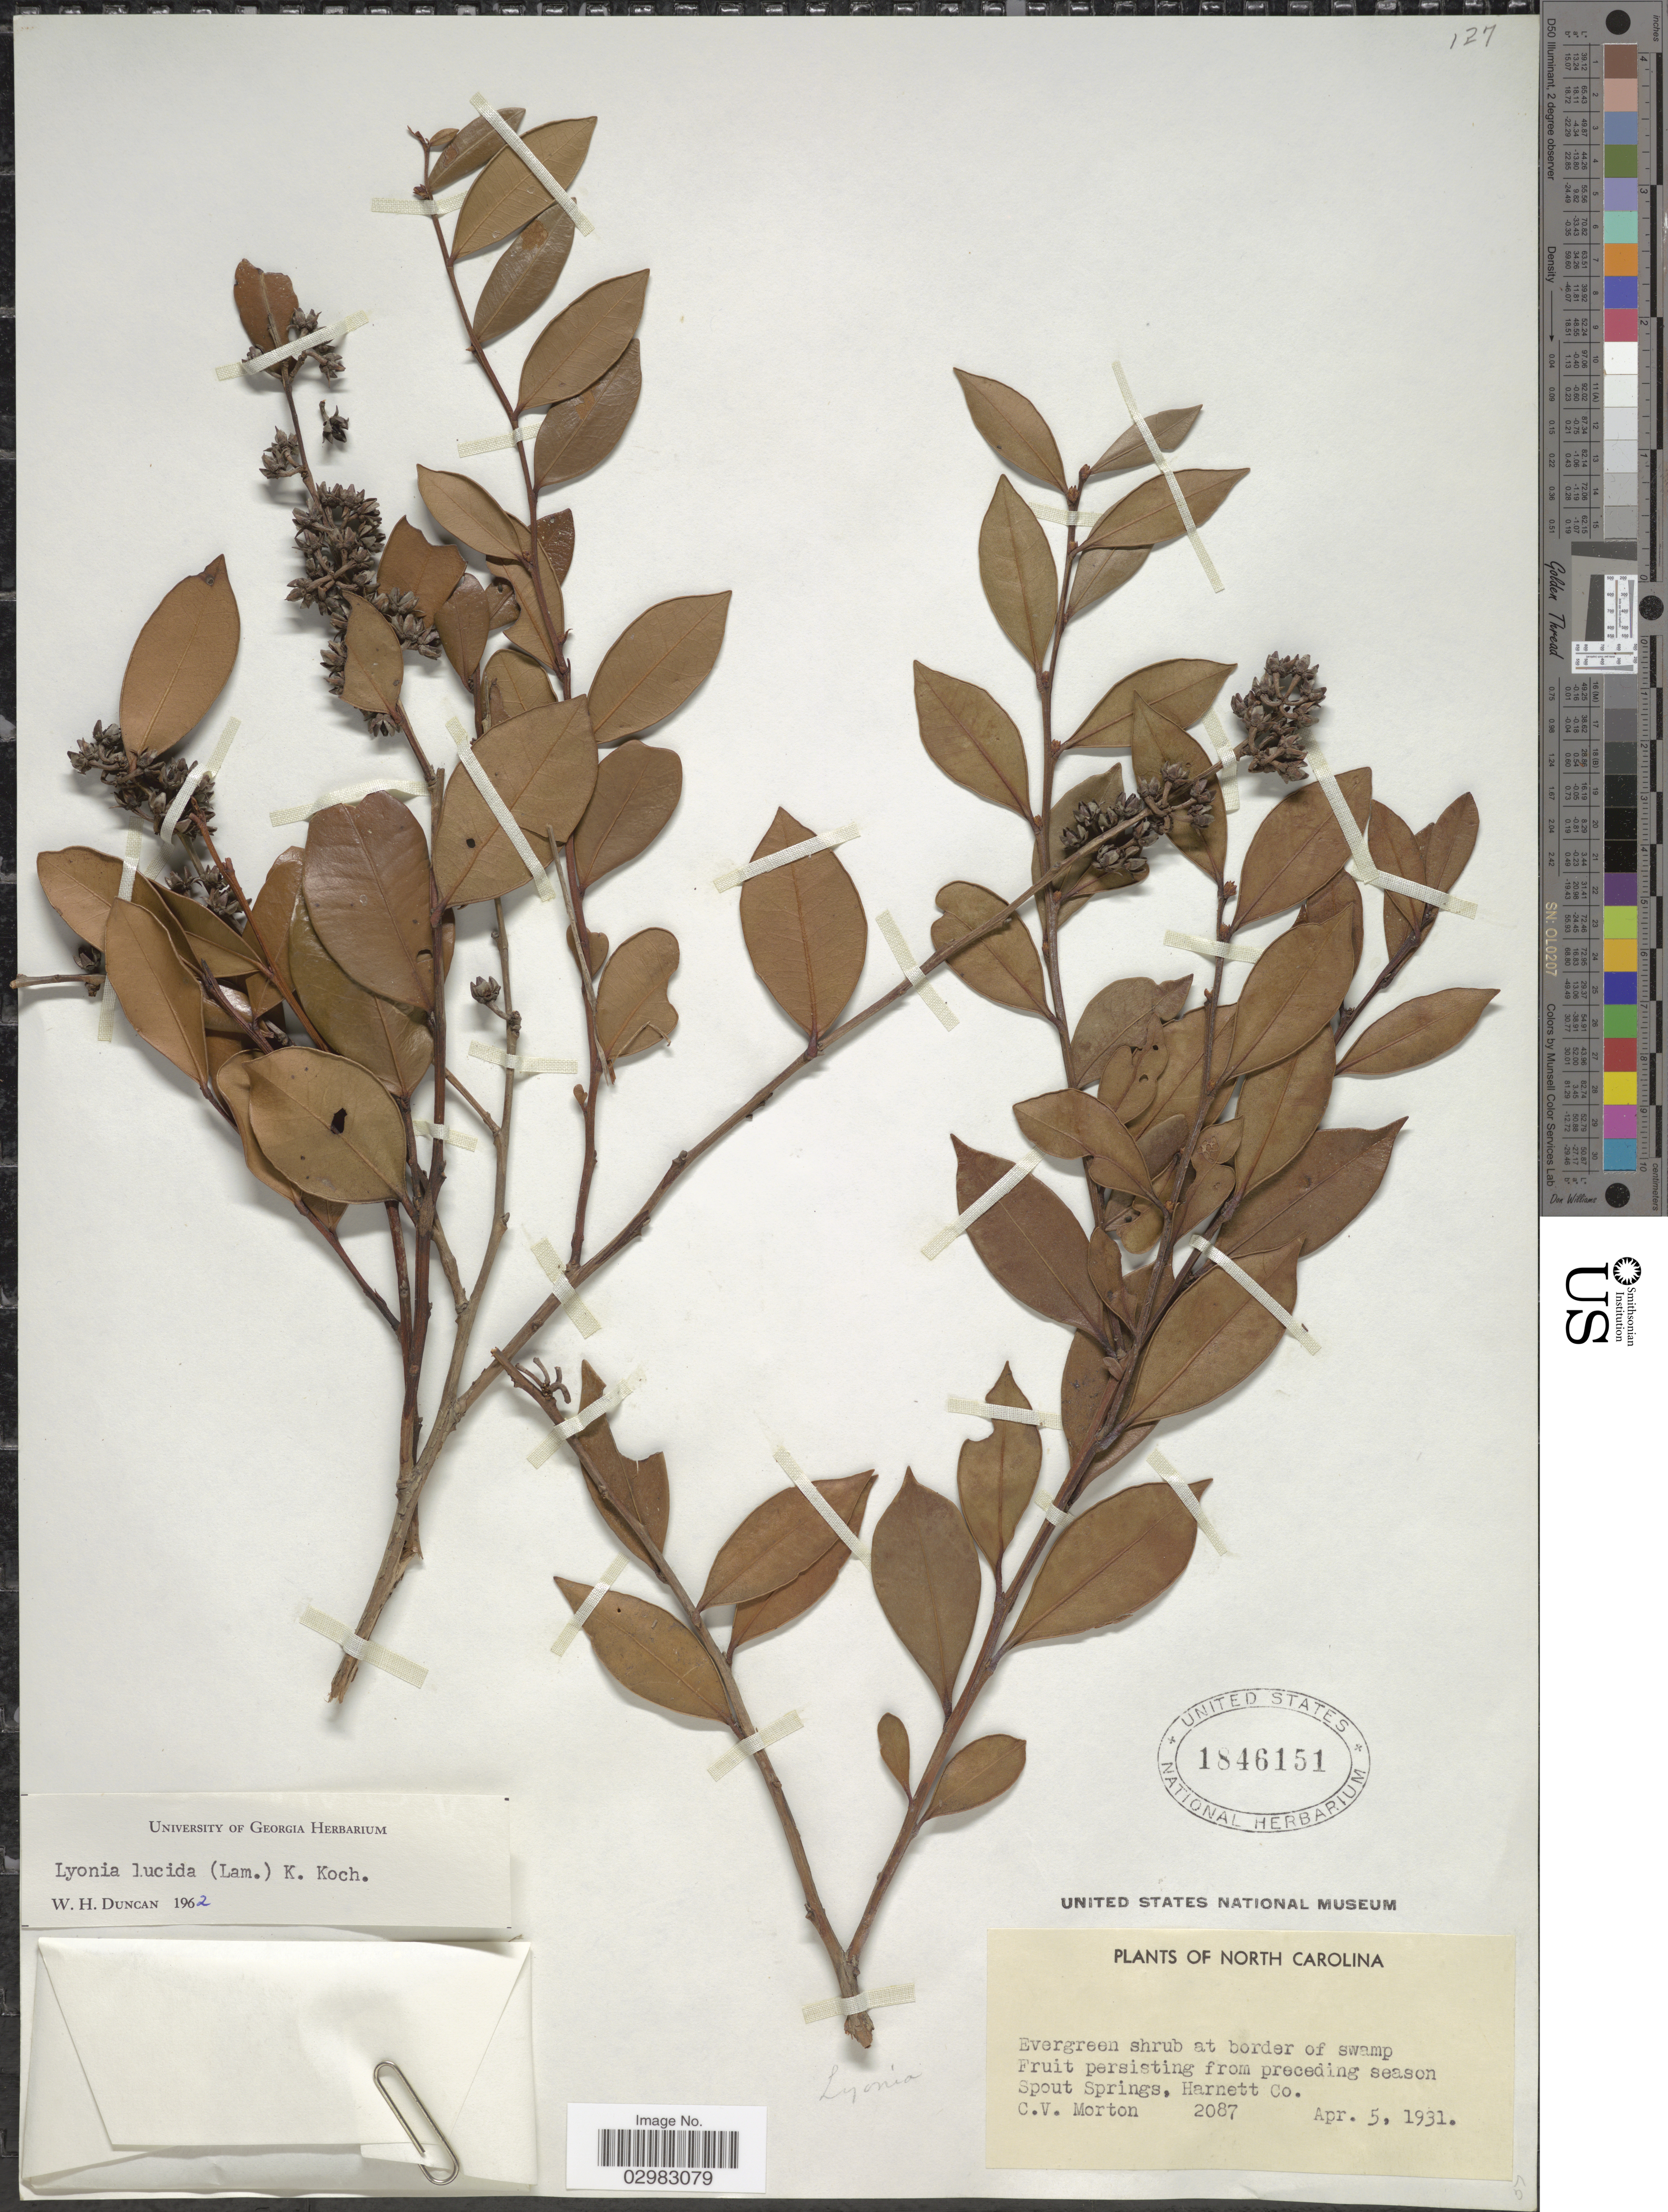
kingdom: Plantae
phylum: Tracheophyta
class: Magnoliopsida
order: Ericales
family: Ericaceae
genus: Lyonia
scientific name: Lyonia lucida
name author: K. Koch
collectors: C. V. Morton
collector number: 2087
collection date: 1931-04-05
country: United States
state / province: North Carolina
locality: Spout Springs, Harnett Co.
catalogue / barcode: US 1846151